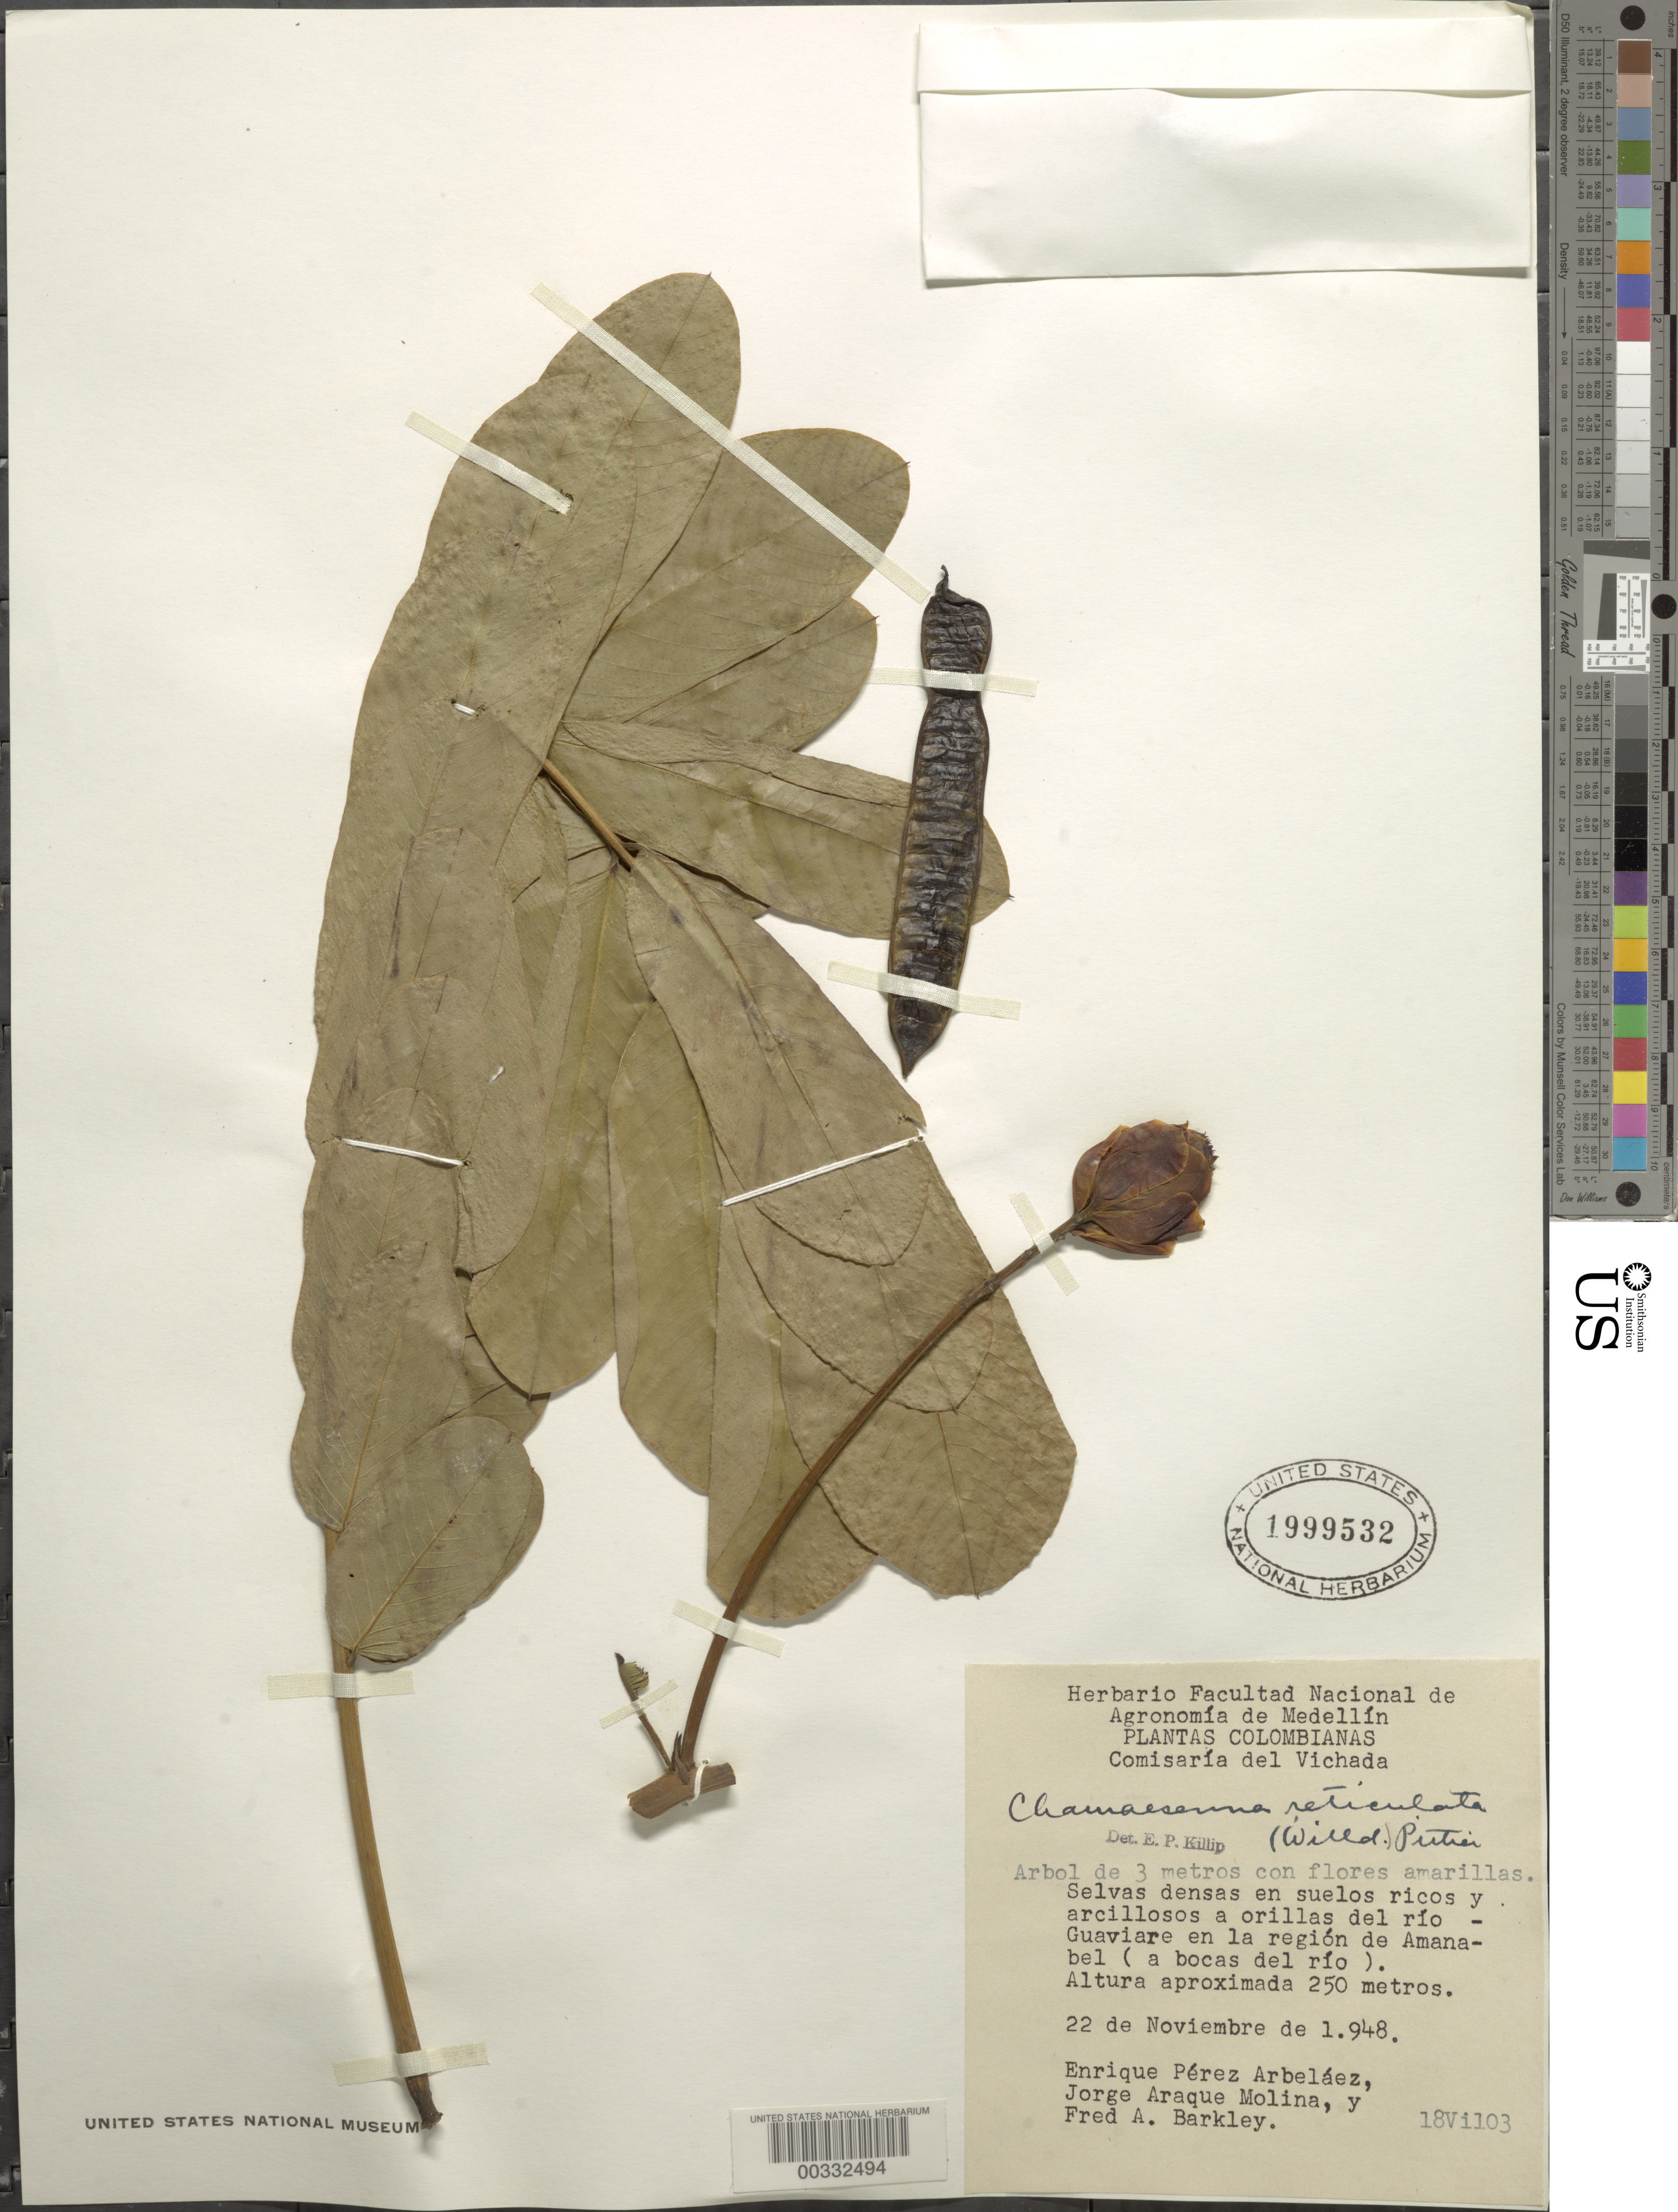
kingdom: Plantae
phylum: Tracheophyta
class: Magnoliopsida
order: Fabales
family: Fabaceae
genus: Senna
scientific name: Senna reticulata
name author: (Willd.) H.S. Irwin & Barneby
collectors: E. Pérez Arbeláez, J. Araque Molina & F. A. Barkley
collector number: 18vi103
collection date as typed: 22 Nov 1948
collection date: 1948-11-22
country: Colombia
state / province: Vichada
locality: Guaviare en la region de Amanabel ( a Bocas del Rio)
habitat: Selvas densas en suelos ricos y arcillosos a orillas del rio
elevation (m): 200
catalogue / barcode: US 1999532